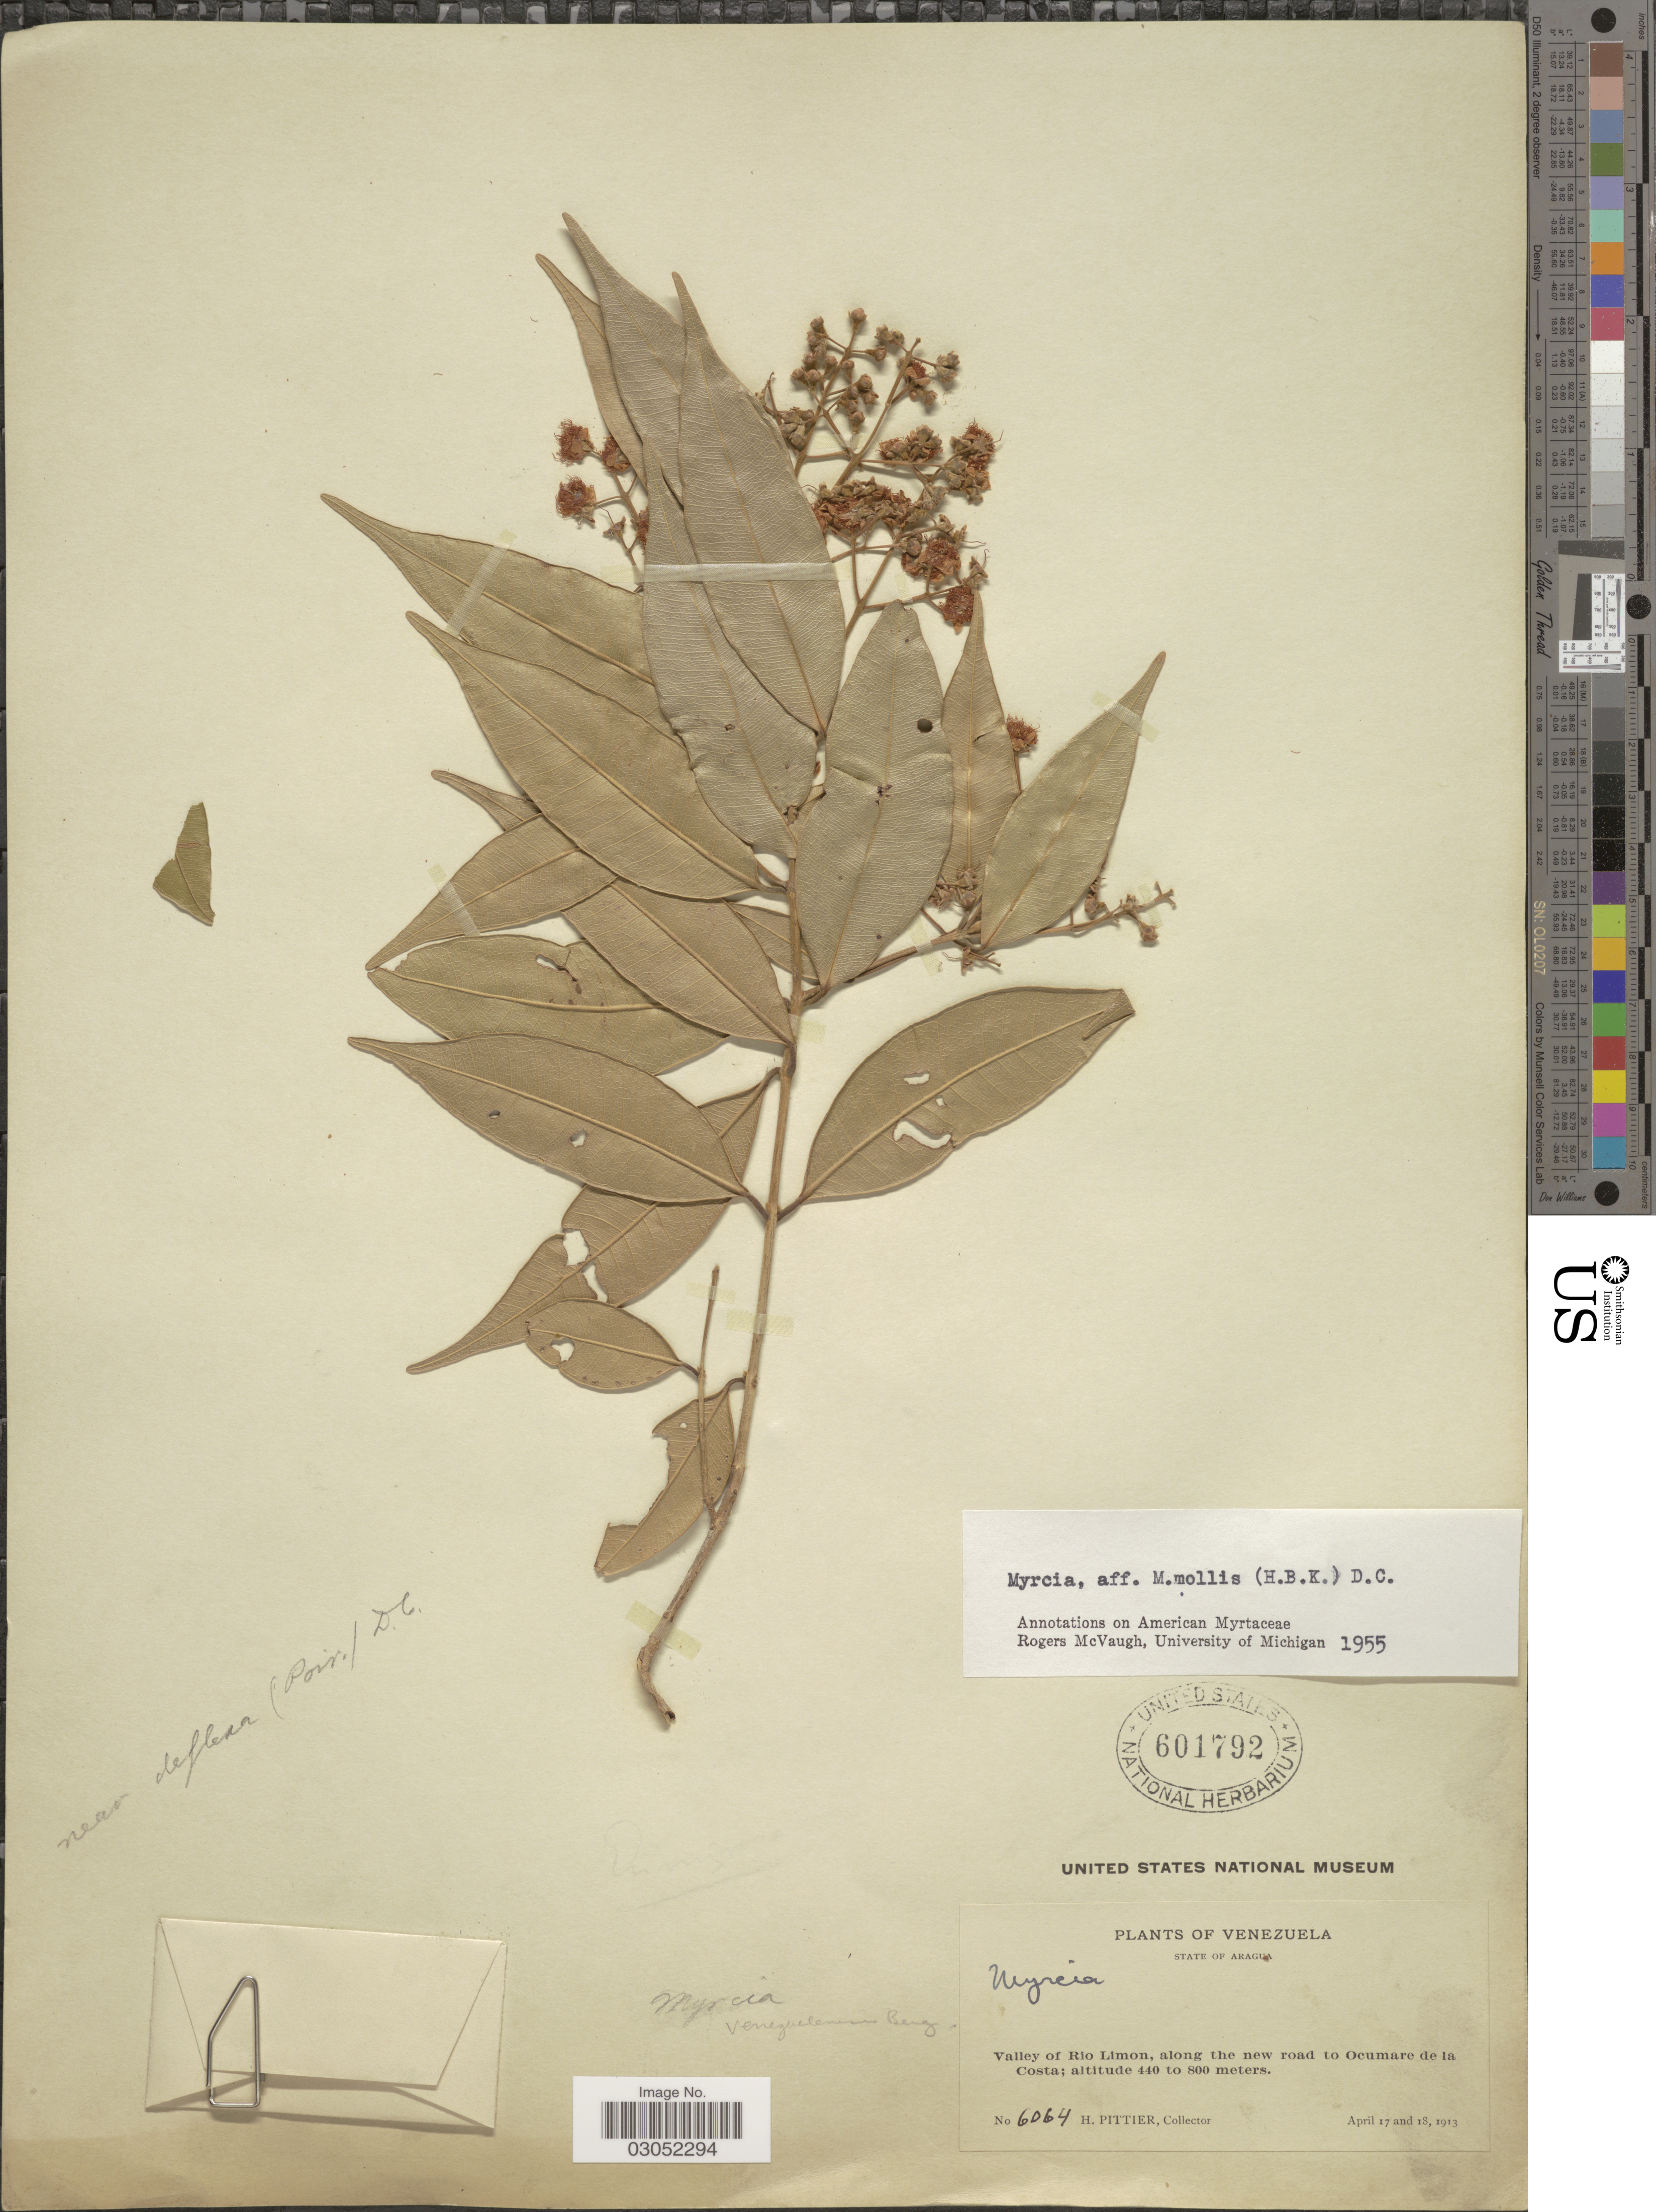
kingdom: Plantae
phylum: Tracheophyta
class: Magnoliopsida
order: Myrtales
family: Myrtaceae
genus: Myrcia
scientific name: Myrcia mollis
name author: (Kunth) DC.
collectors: H. F. Pittier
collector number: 6064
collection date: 1913-04-17/1913-04-18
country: Venezuela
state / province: Aragua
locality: Valley of Rio Limon, along the new road to Ocumare de la Costa.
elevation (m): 440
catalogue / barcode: US 601792